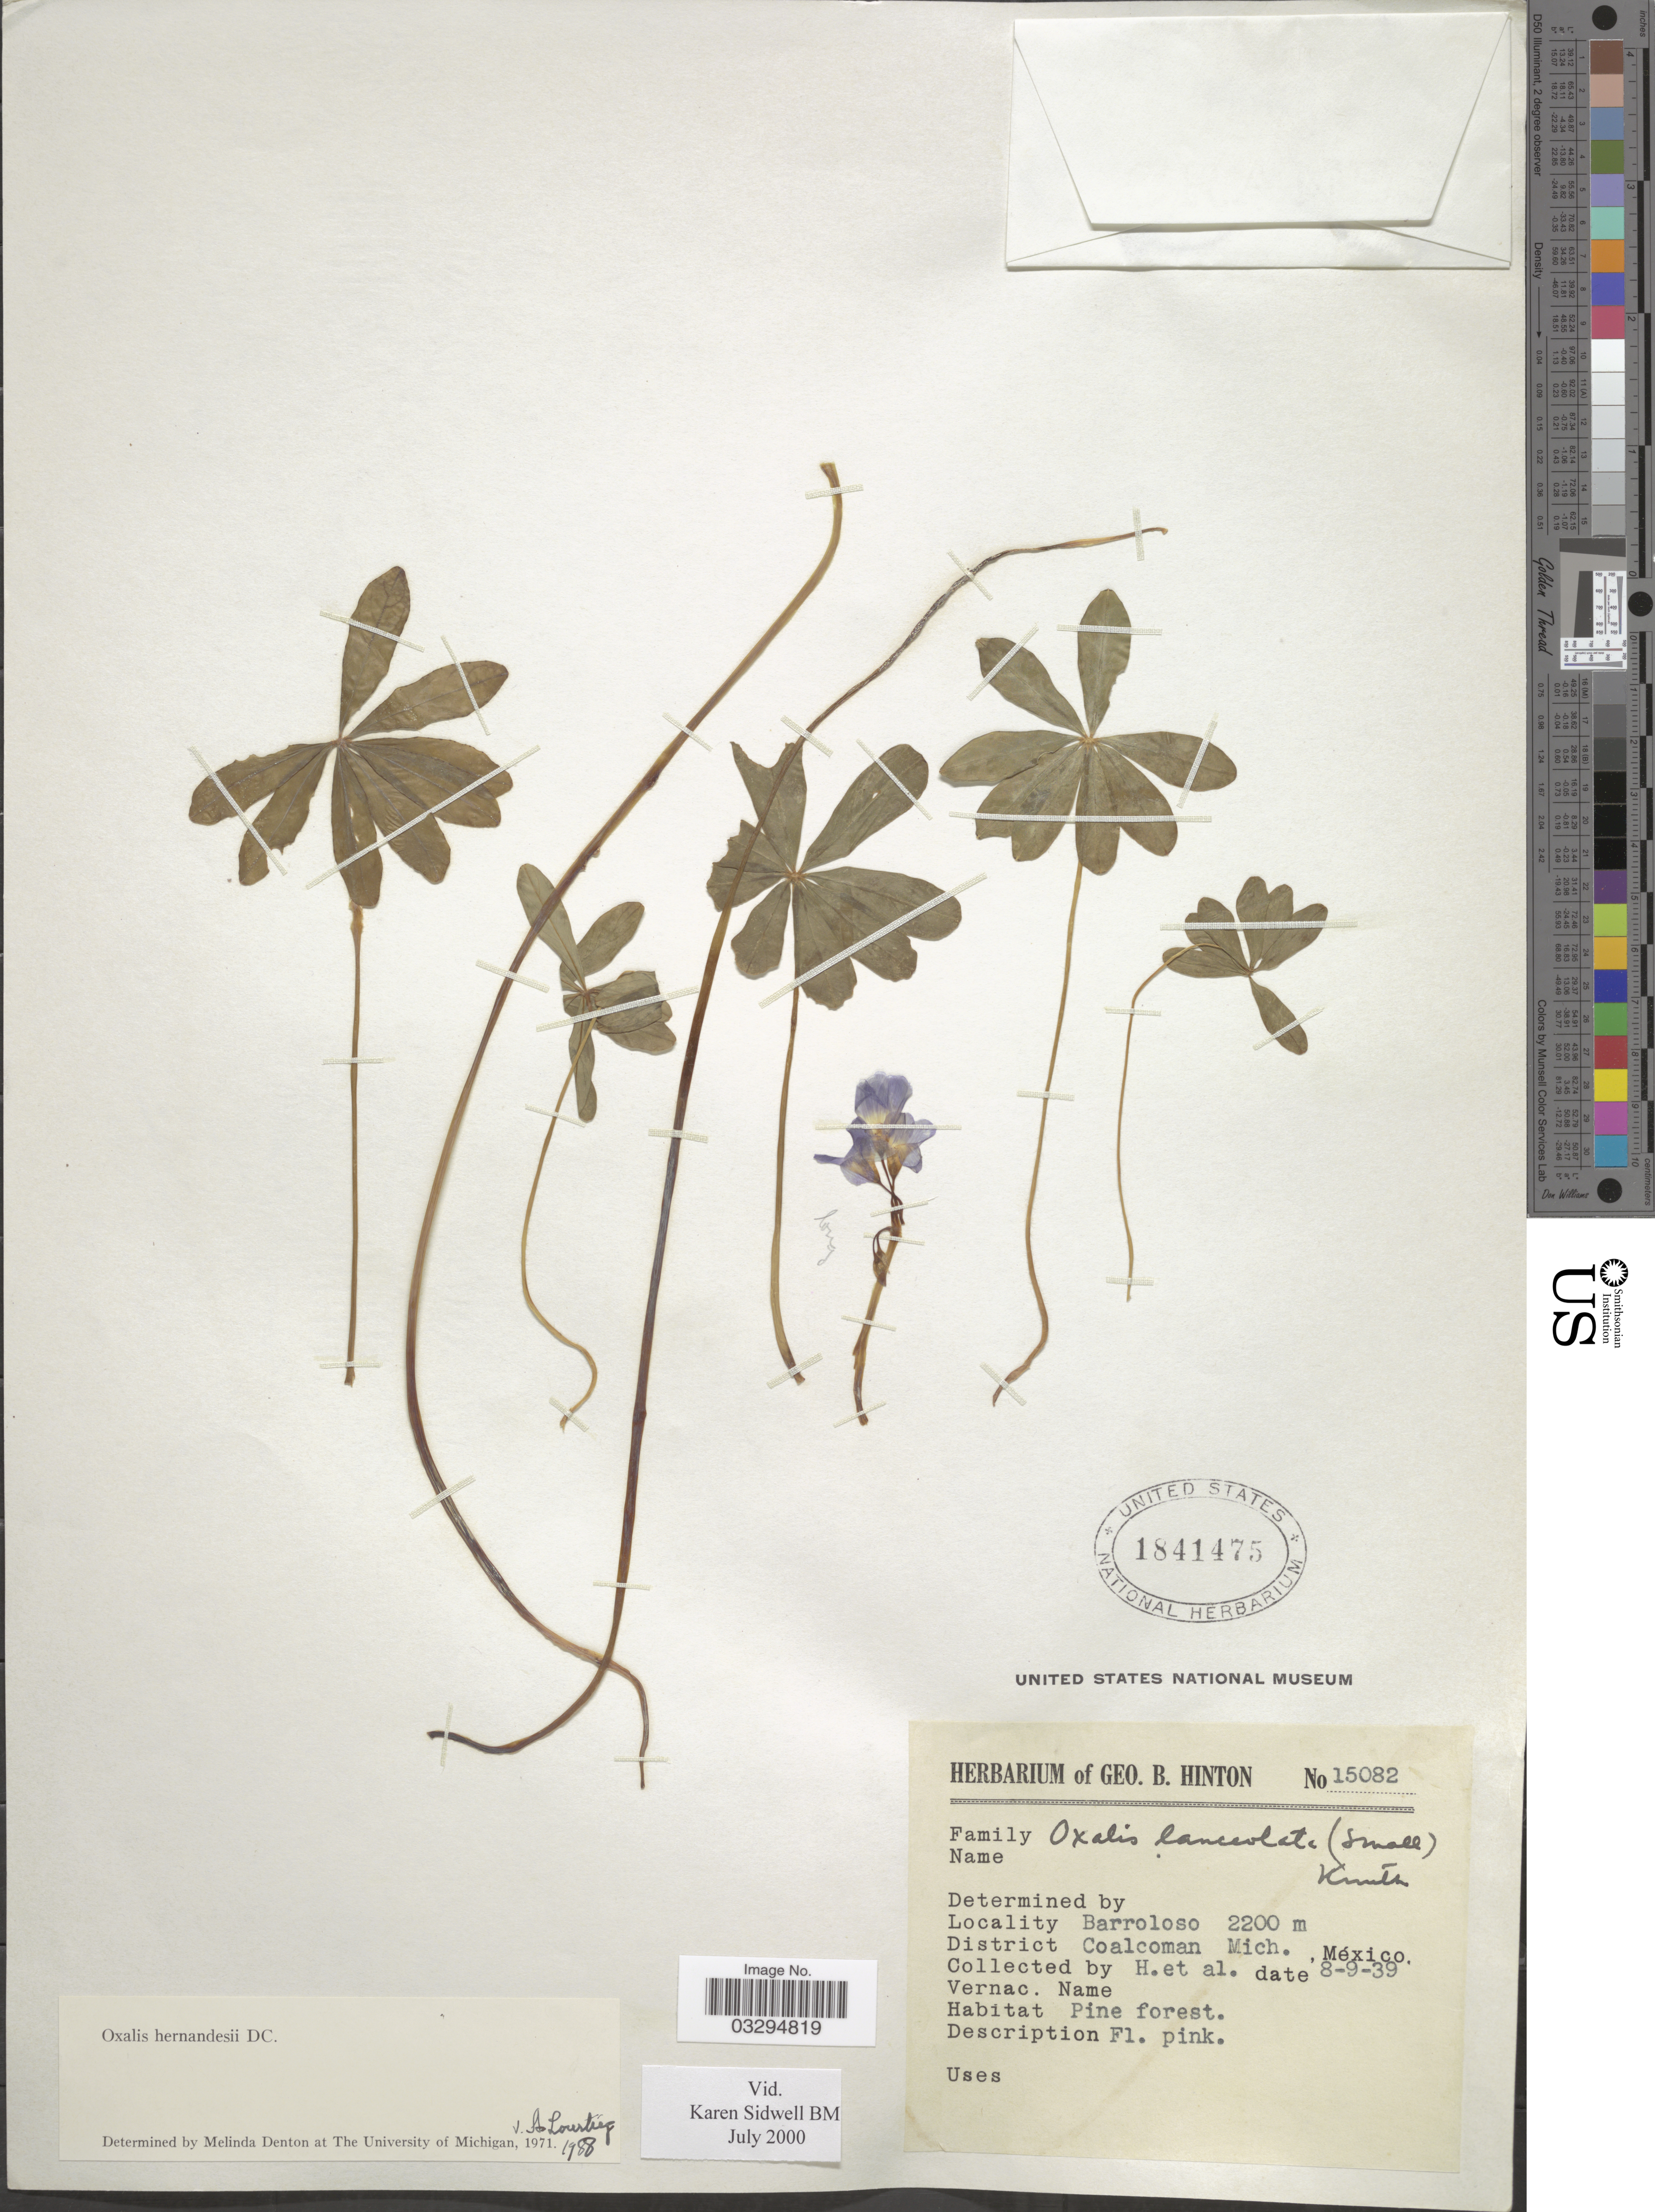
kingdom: Plantae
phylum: Tracheophyta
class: Magnoliopsida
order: Oxalidales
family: Oxalidaceae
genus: Oxalis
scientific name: Oxalis hernandezii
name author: Moc. & Sessé ex DC.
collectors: G. B. Hinton & et al.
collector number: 15082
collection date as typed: Transcribed d/m/y: 8/9/39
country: Mexico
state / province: Michoacán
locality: Barroloso, District Coalcoman.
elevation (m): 2200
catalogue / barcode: US 1841475